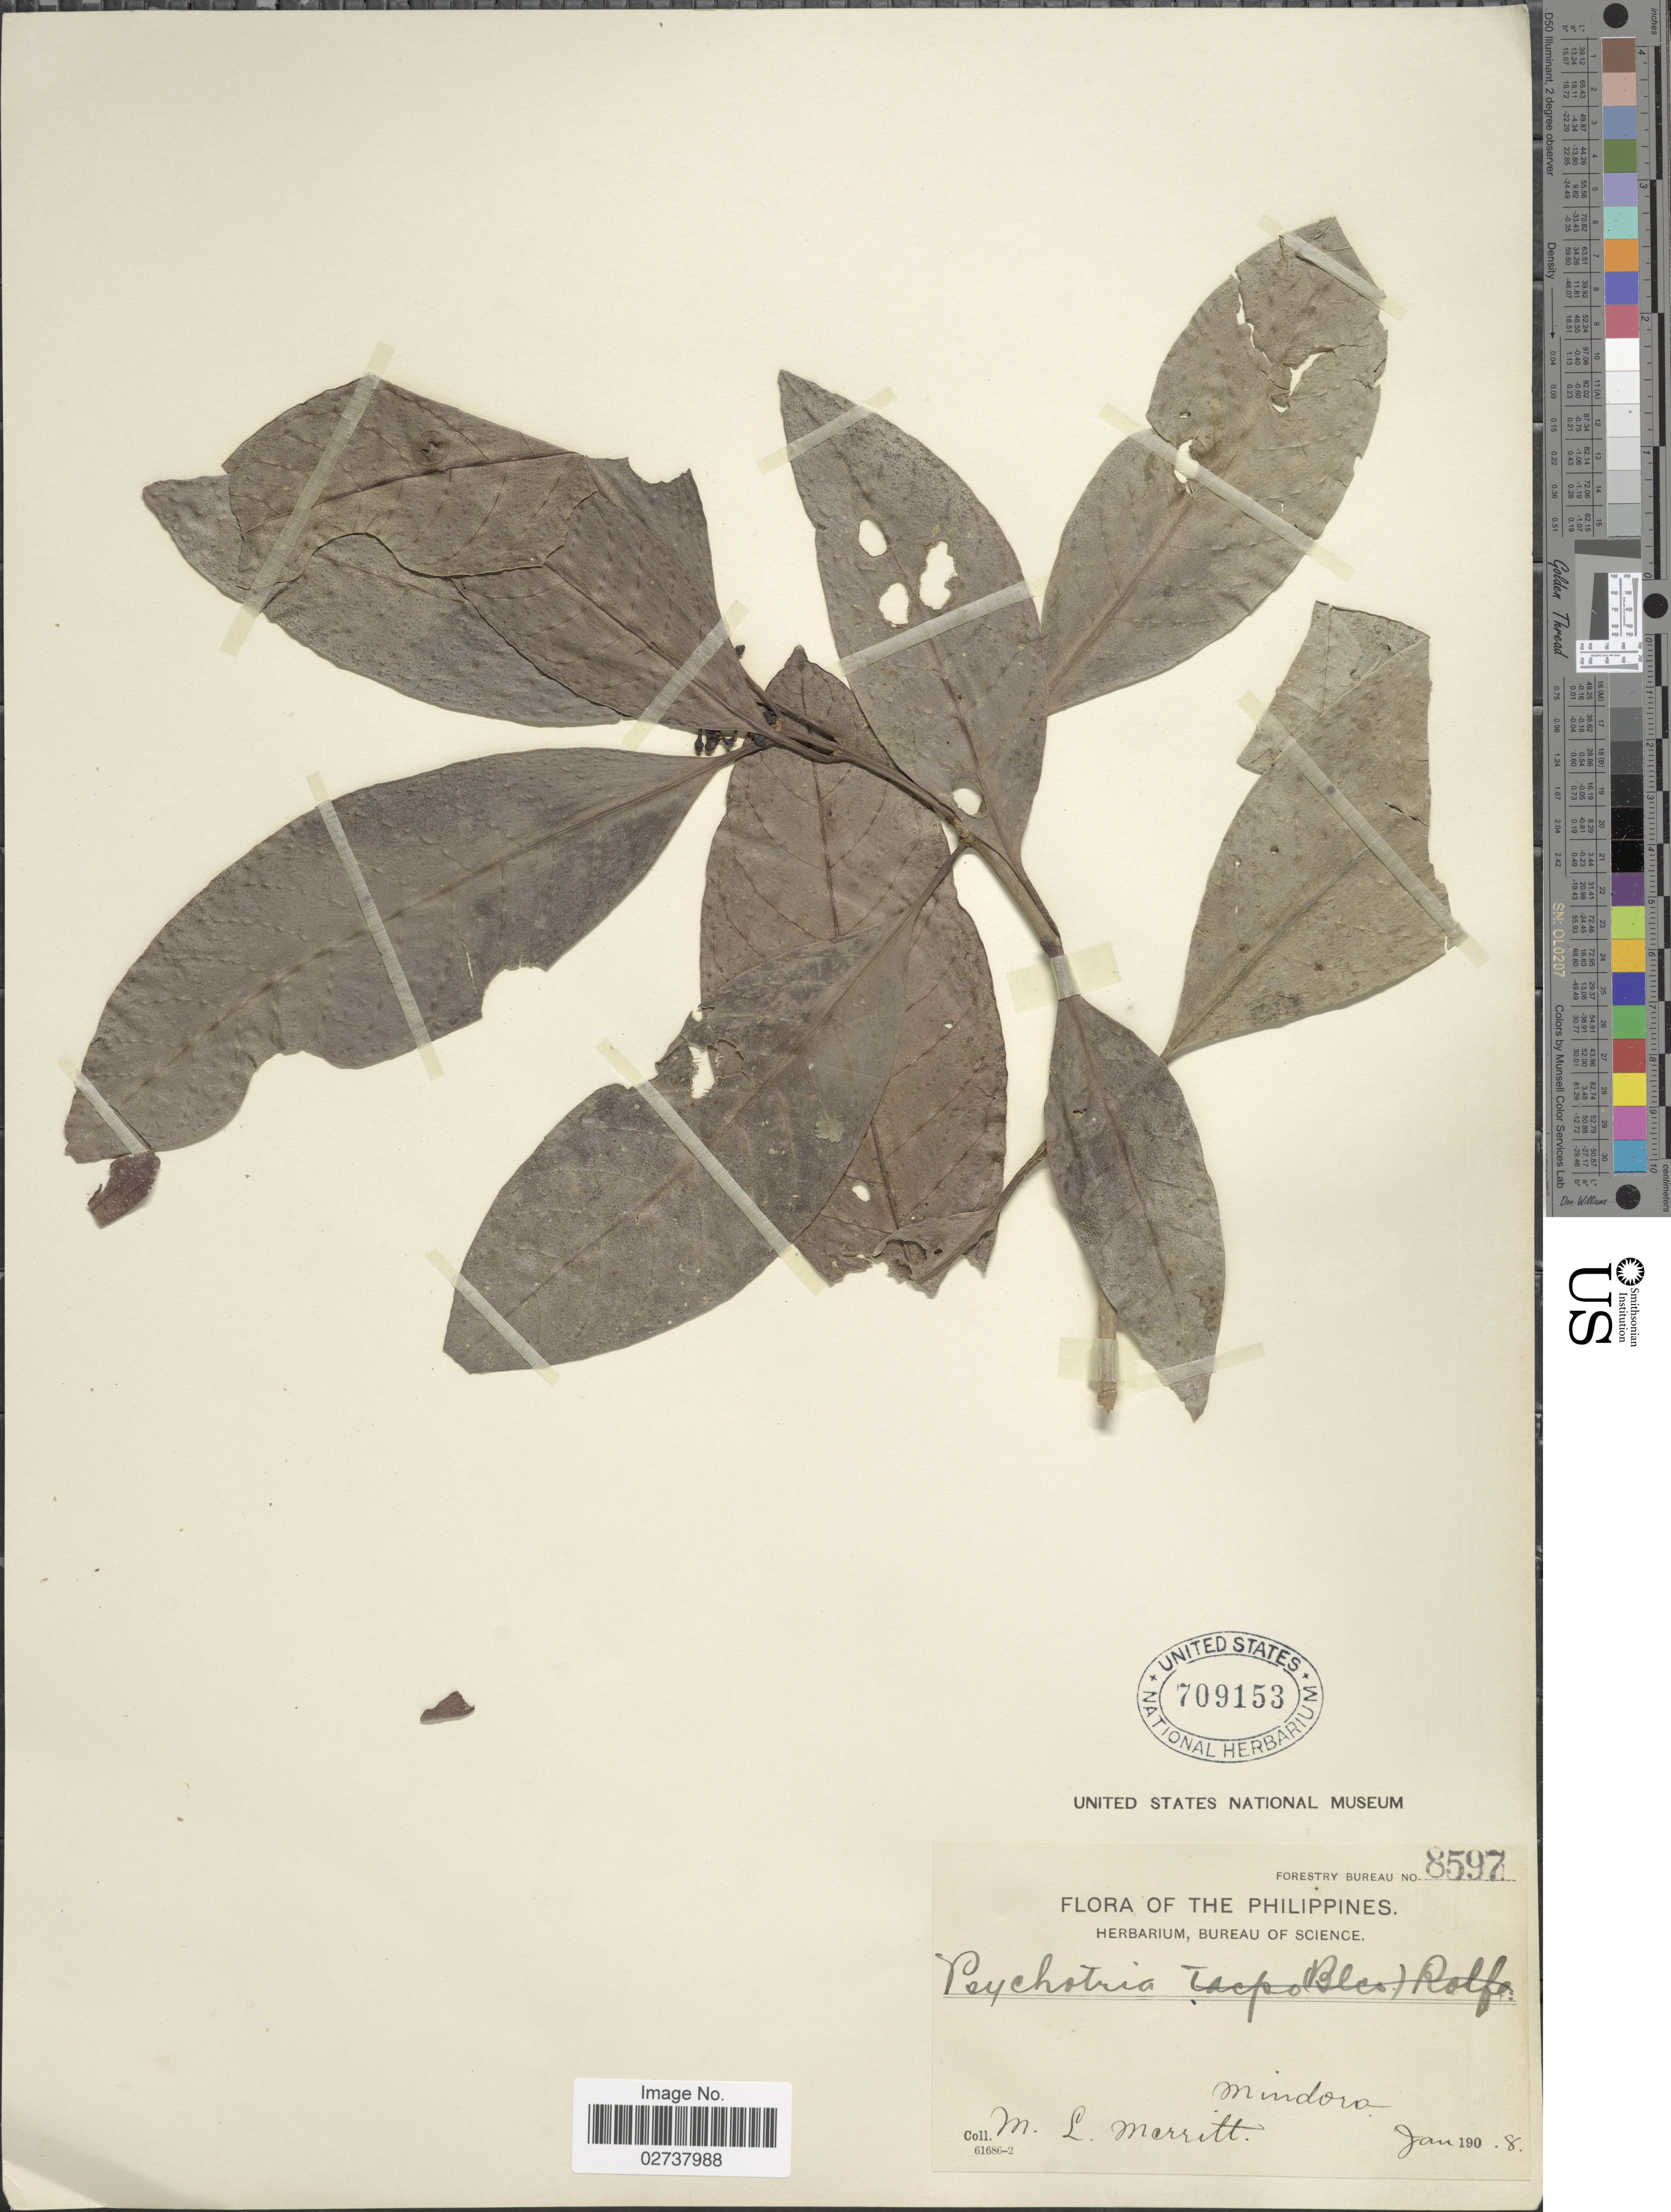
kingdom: Plantae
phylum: Tracheophyta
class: Magnoliopsida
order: Gentianales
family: Rubiaceae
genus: Psychotria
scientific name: Psychotria sp.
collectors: M. L. Merritt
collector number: Forestry Bureau 8597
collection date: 1908-01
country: Philippines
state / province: Mimaropa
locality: Mindoro.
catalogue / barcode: US 709153